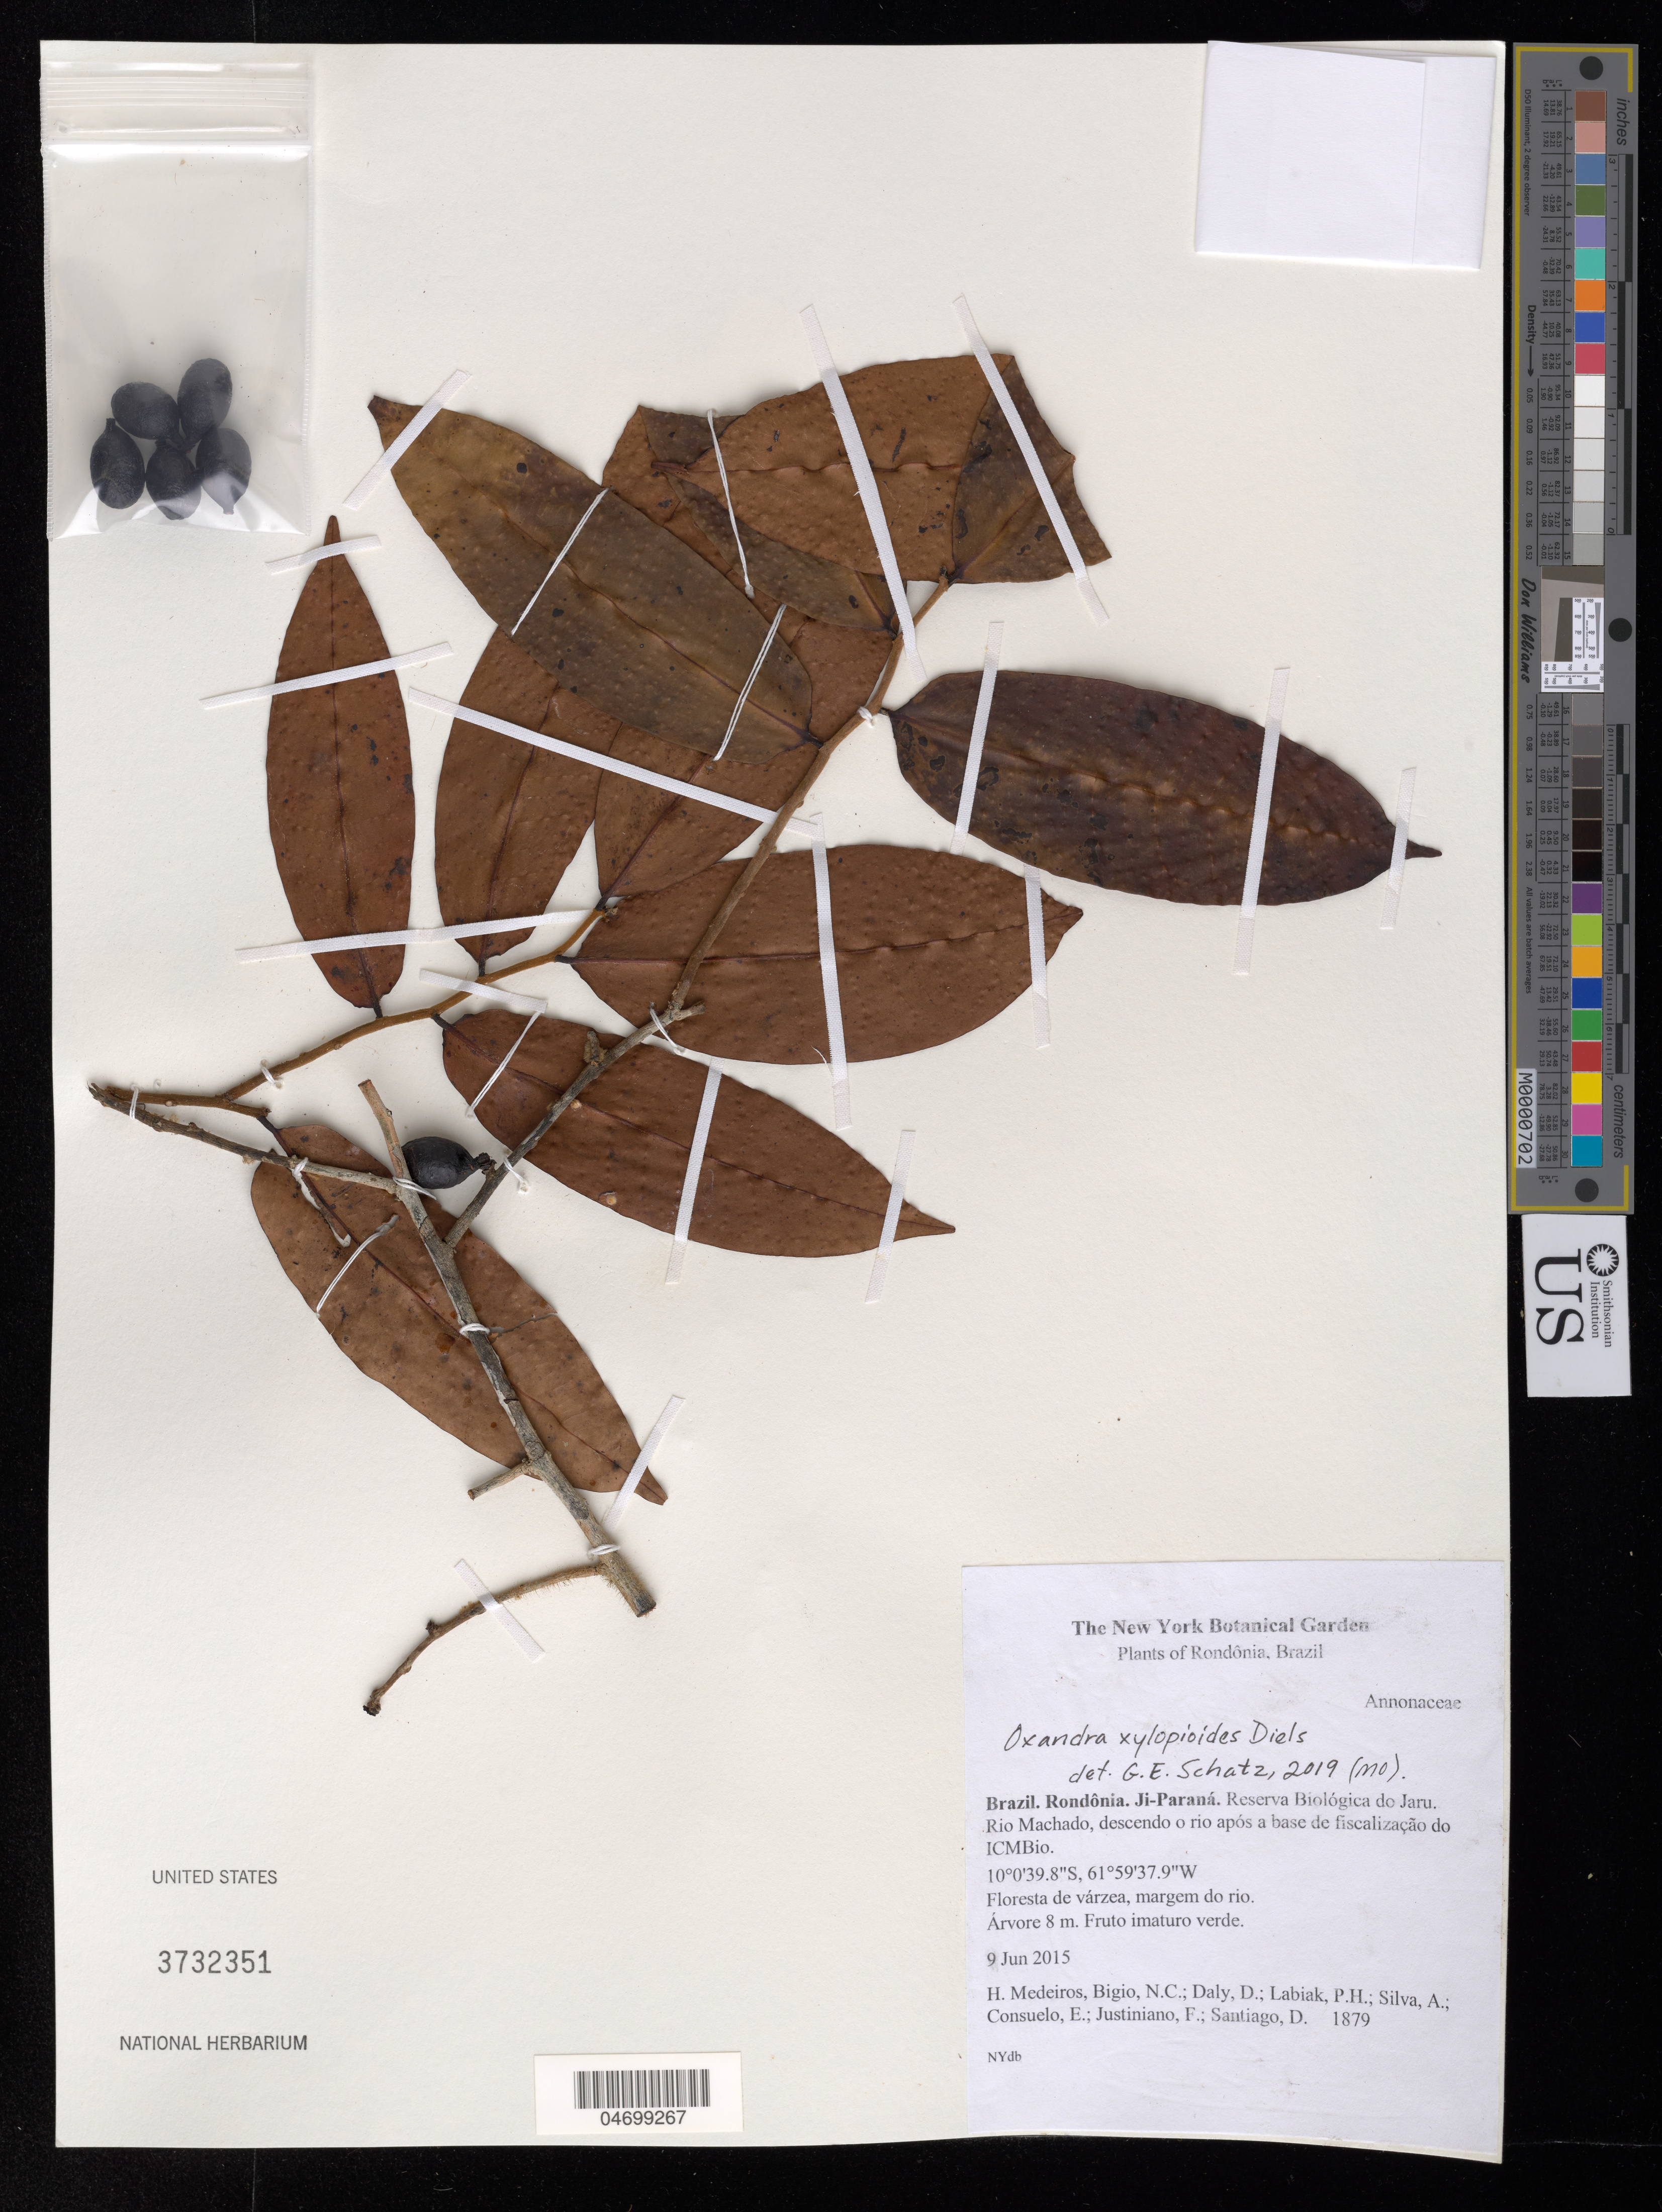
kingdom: Plantae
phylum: Tracheophyta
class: Magnoliopsida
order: Magnoliales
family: Annonaceae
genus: Oxandra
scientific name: Oxandra xylopioides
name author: Diels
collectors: H. Medeiros, N. C. Bigio, D. Daly, P. H. Labiak & et al.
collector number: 1879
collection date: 2015-06-09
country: Brazil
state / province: Rondônia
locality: Ji-Paraná. Reserva Biológica do Jaru. Rio Machado, descendo o rio após a base de fiscalização do ICMBio.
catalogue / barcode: US 3732351